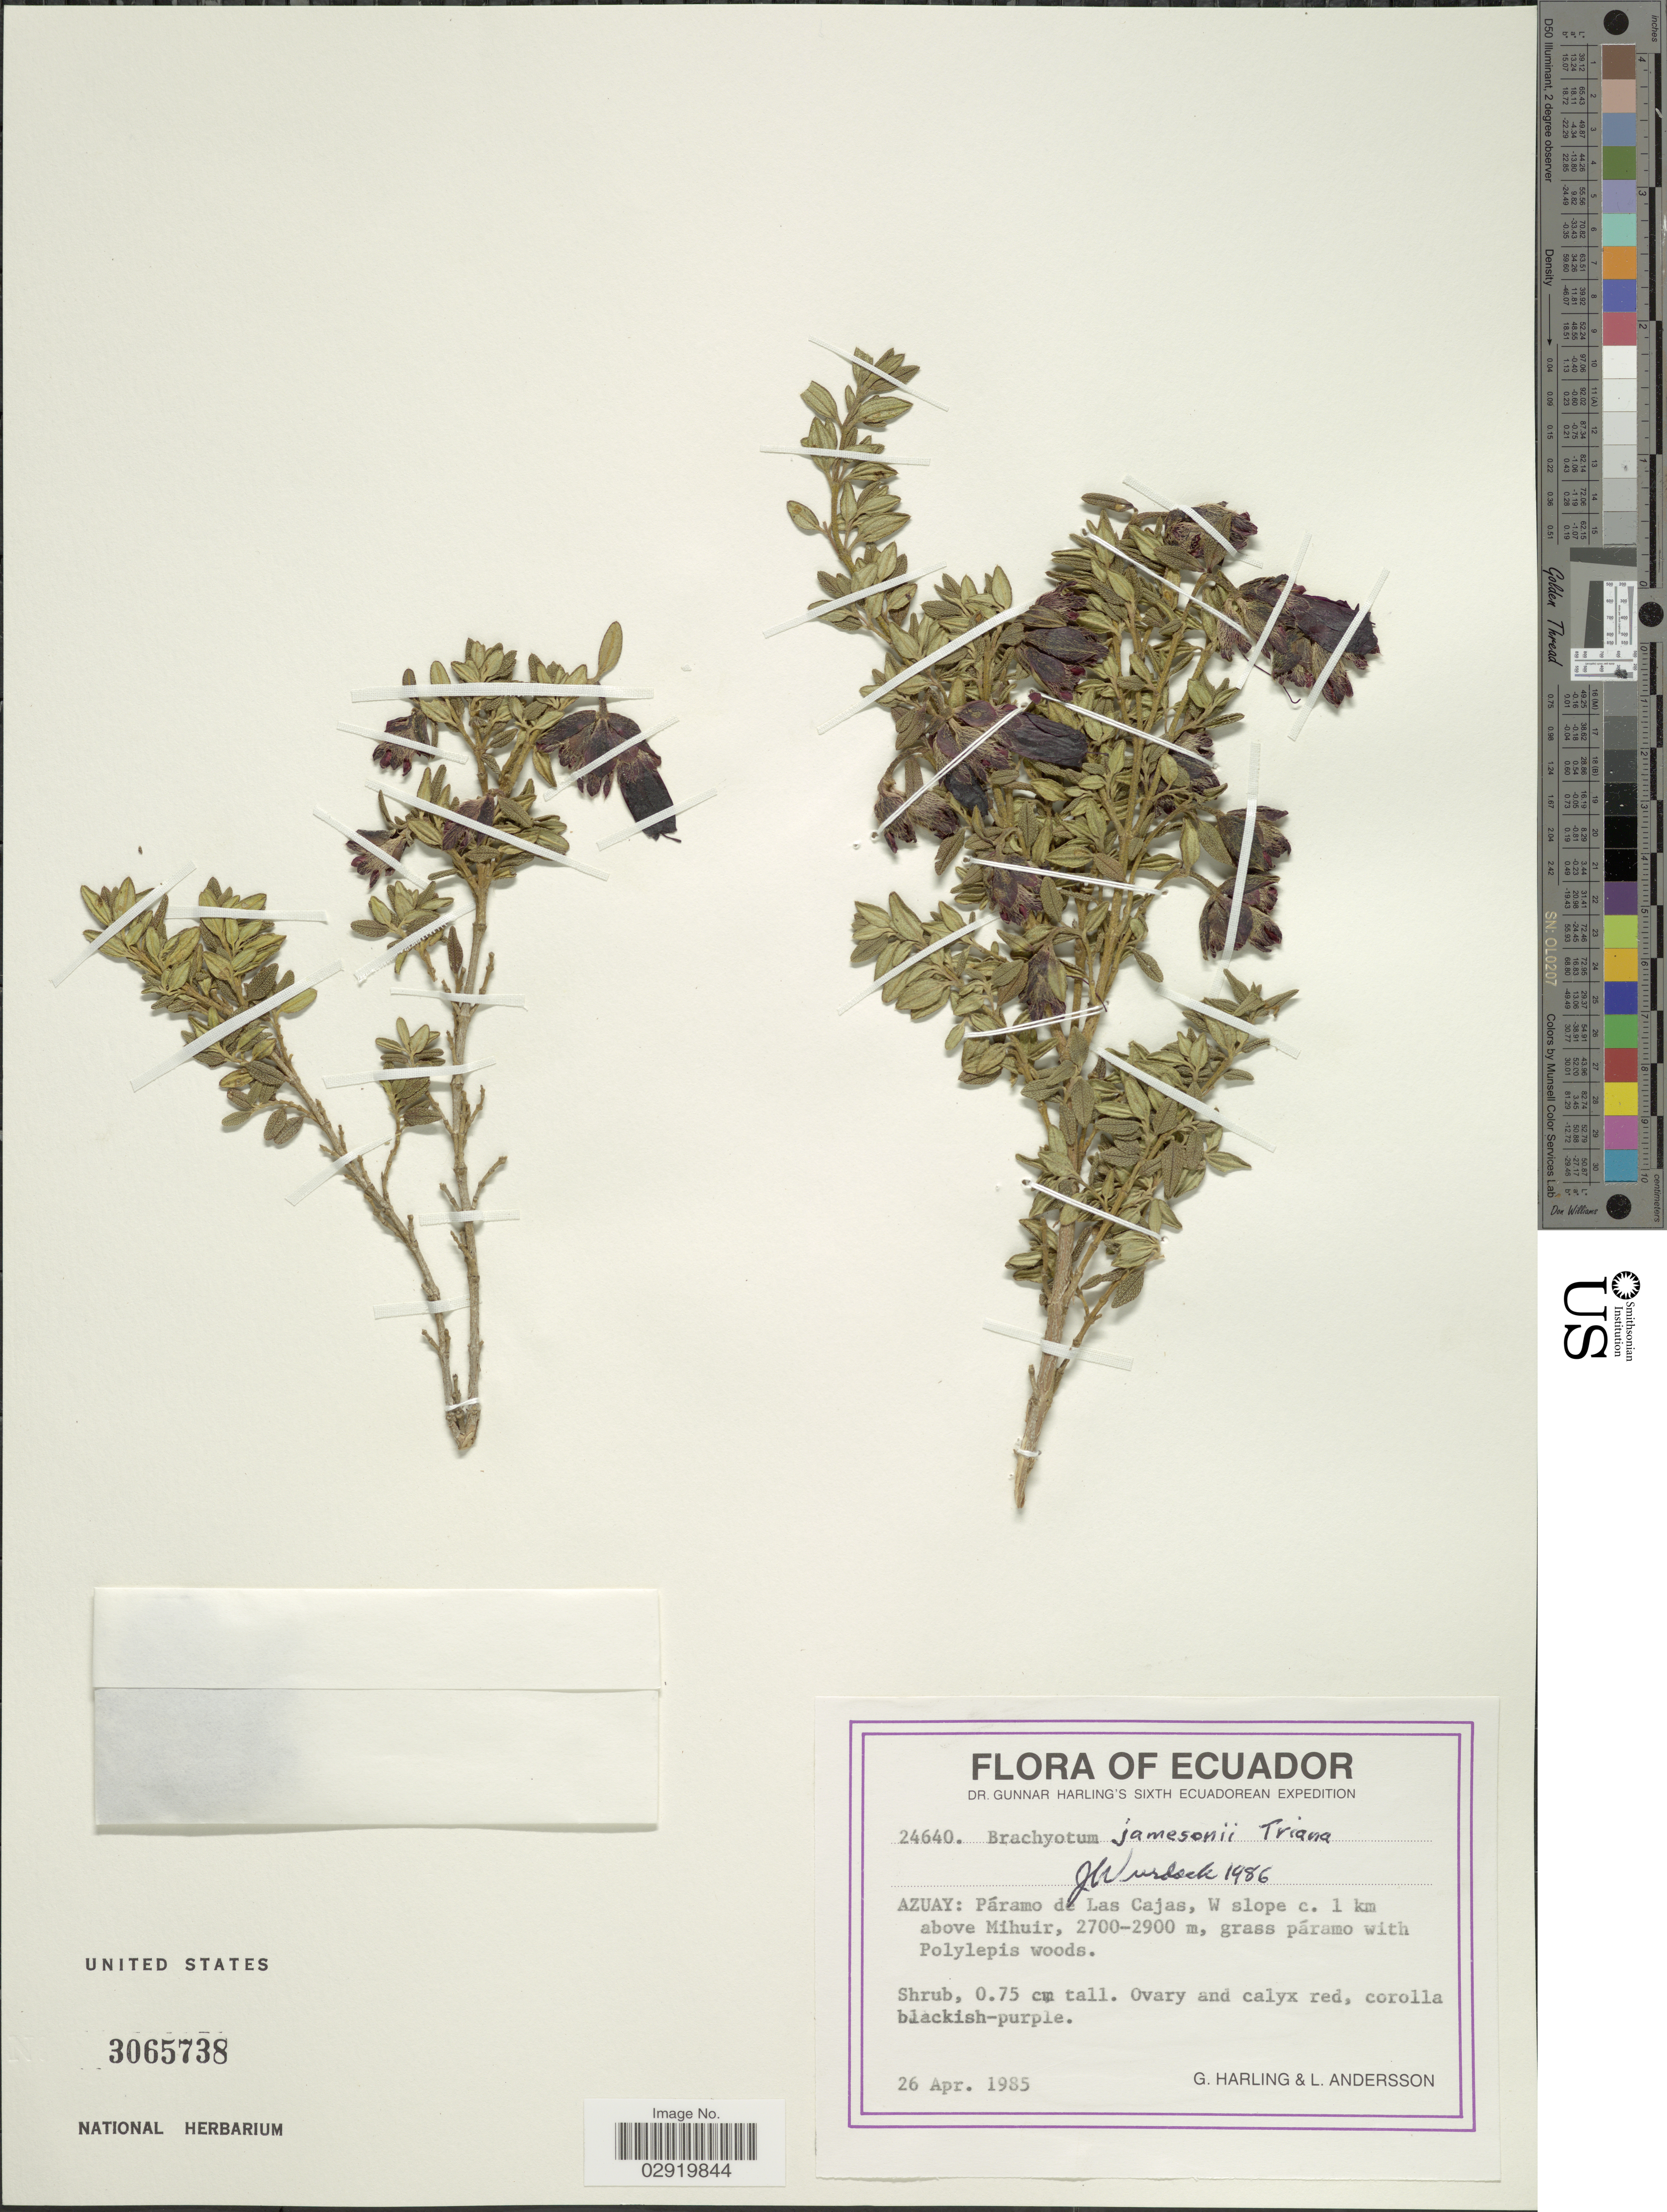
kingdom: Plantae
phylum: Tracheophyta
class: Magnoliopsida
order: Myrtales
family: Melastomataceae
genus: Brachyotum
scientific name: Brachyotum jamesonii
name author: Triana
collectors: G. Harling & L. Andersson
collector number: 24640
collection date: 1985-04-26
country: Ecuador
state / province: Azuay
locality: Páramo de Las Cajas, W slope c. 1 km above Mihuir.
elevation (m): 2700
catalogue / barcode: US 3065738